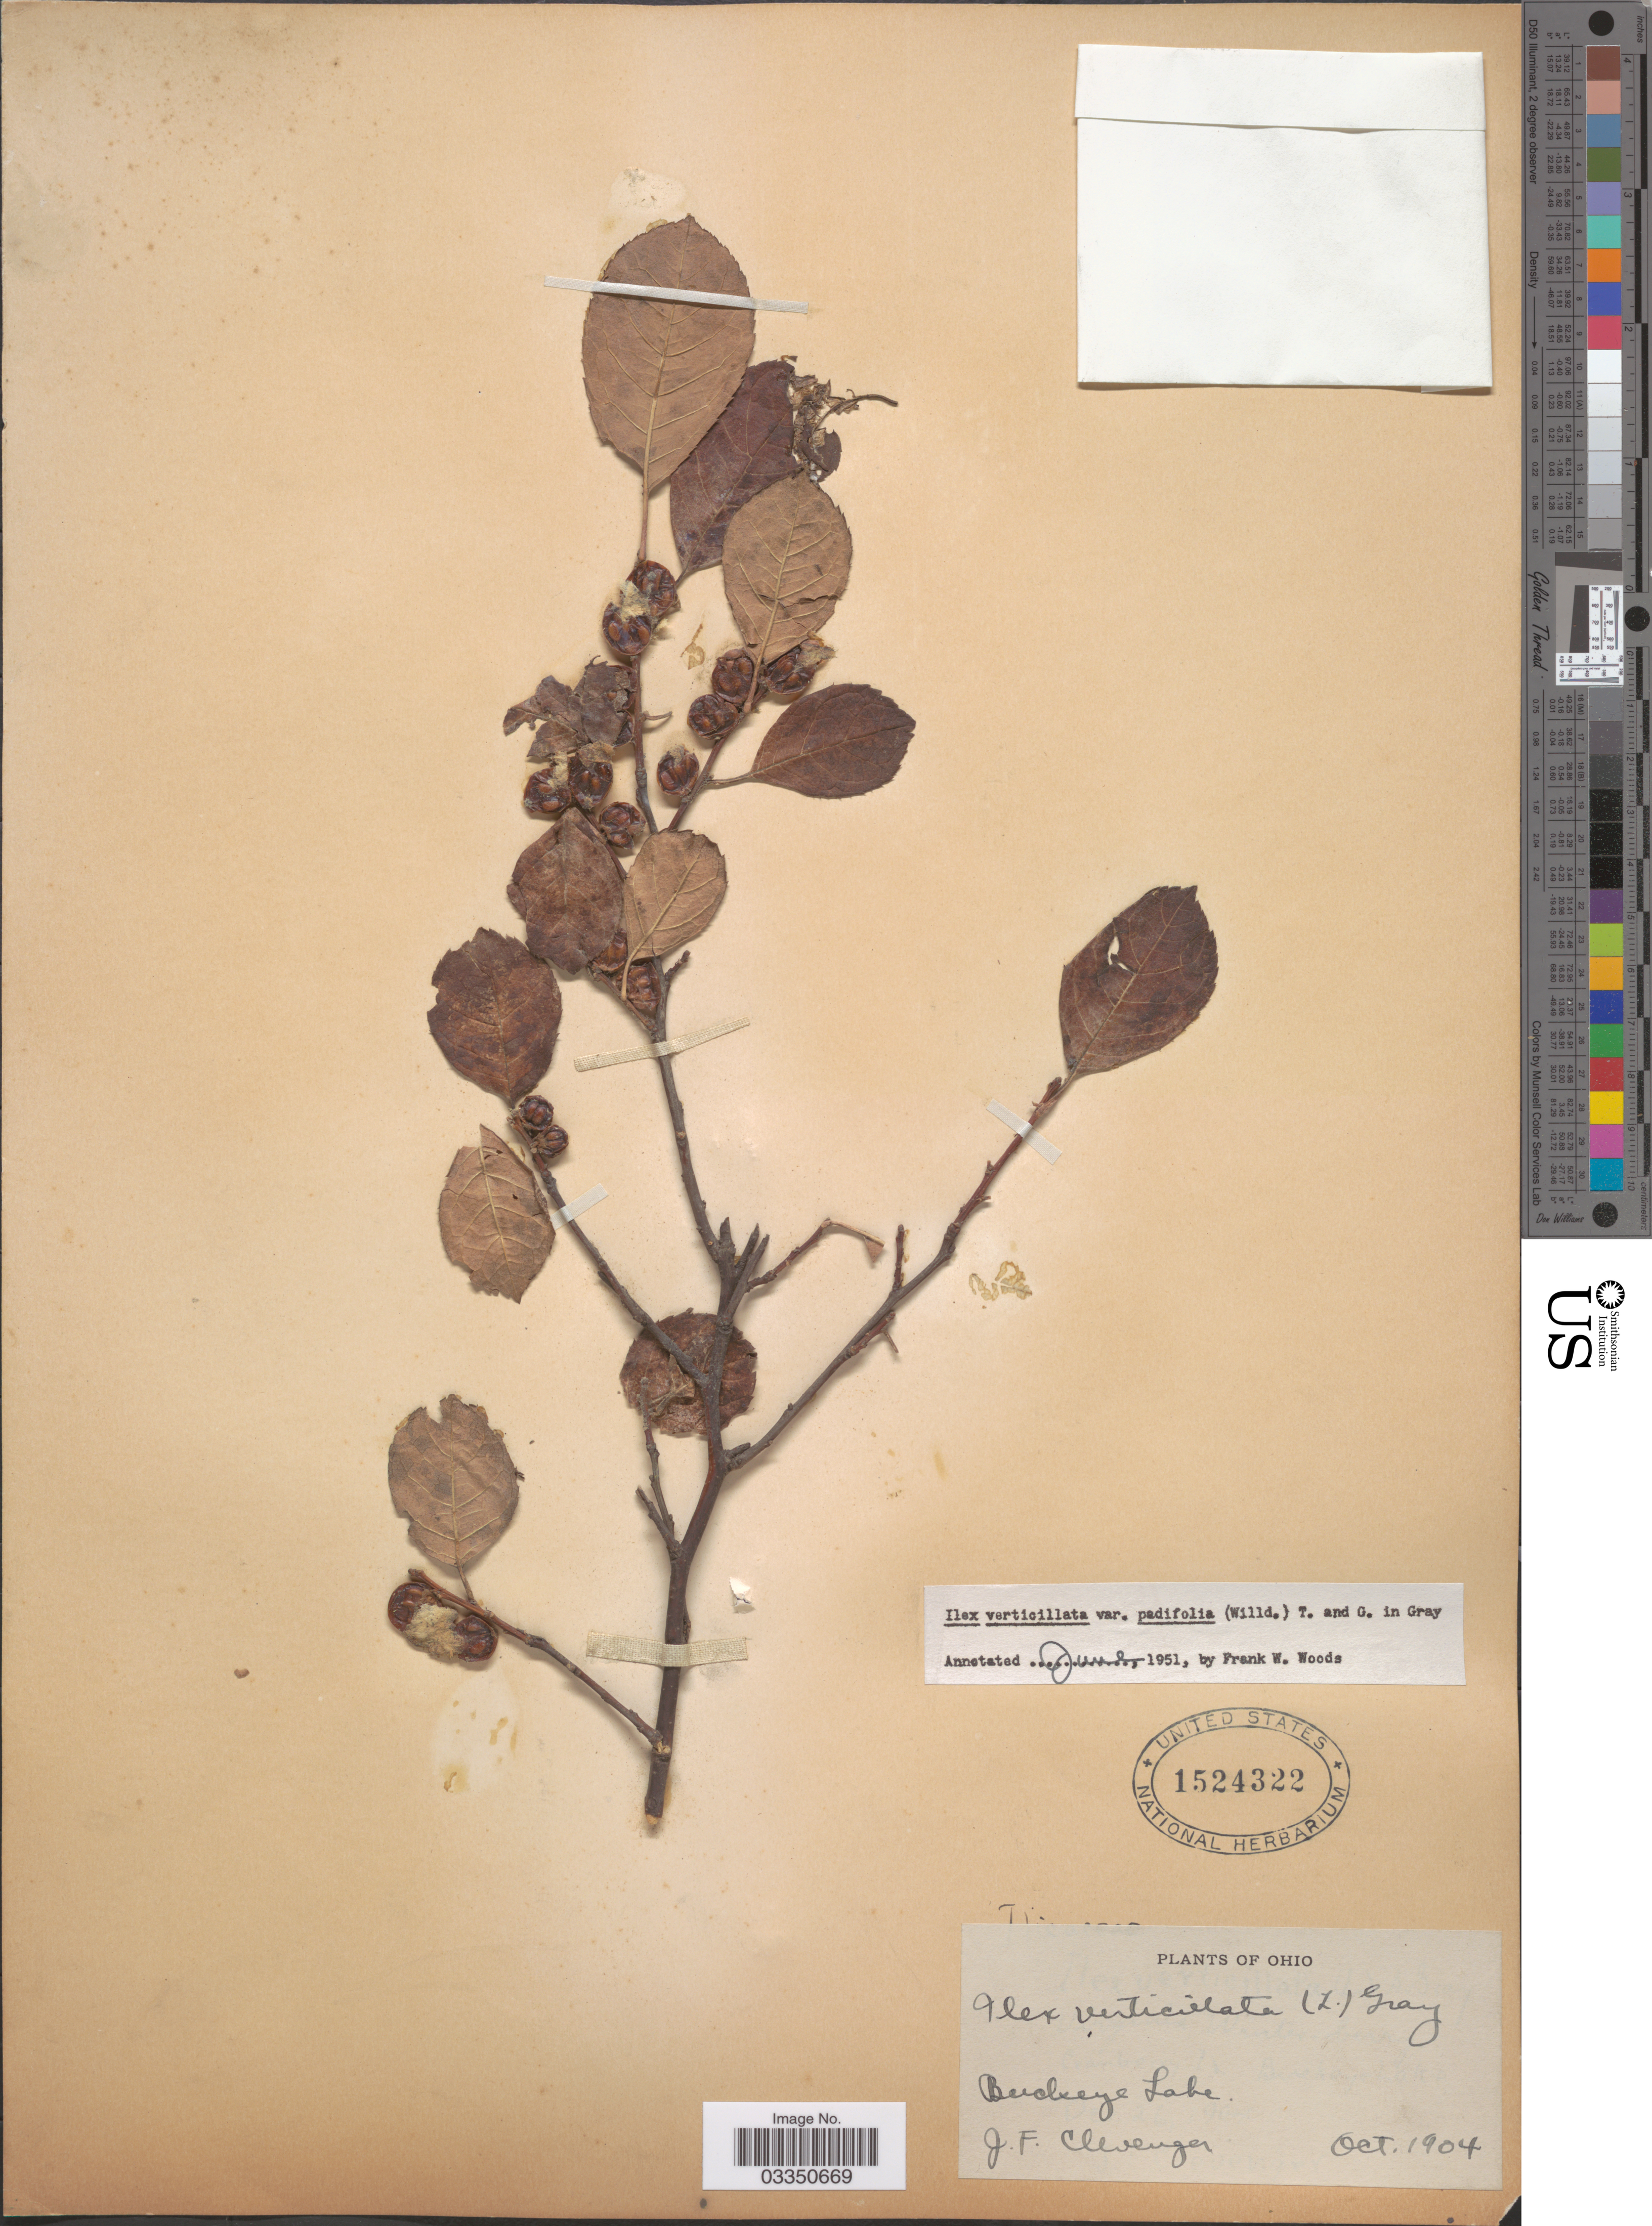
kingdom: Plantae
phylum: Tracheophyta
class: Magnoliopsida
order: Aquifoliales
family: Aquifoliaceae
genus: Ilex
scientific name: Ilex verticillata var. padifolia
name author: (Willd.) Torr. & A. Gray ex S. Watson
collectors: J. F. Clevenger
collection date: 1904-10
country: United States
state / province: Ohio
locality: Buckeye Lake.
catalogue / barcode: US 1524322